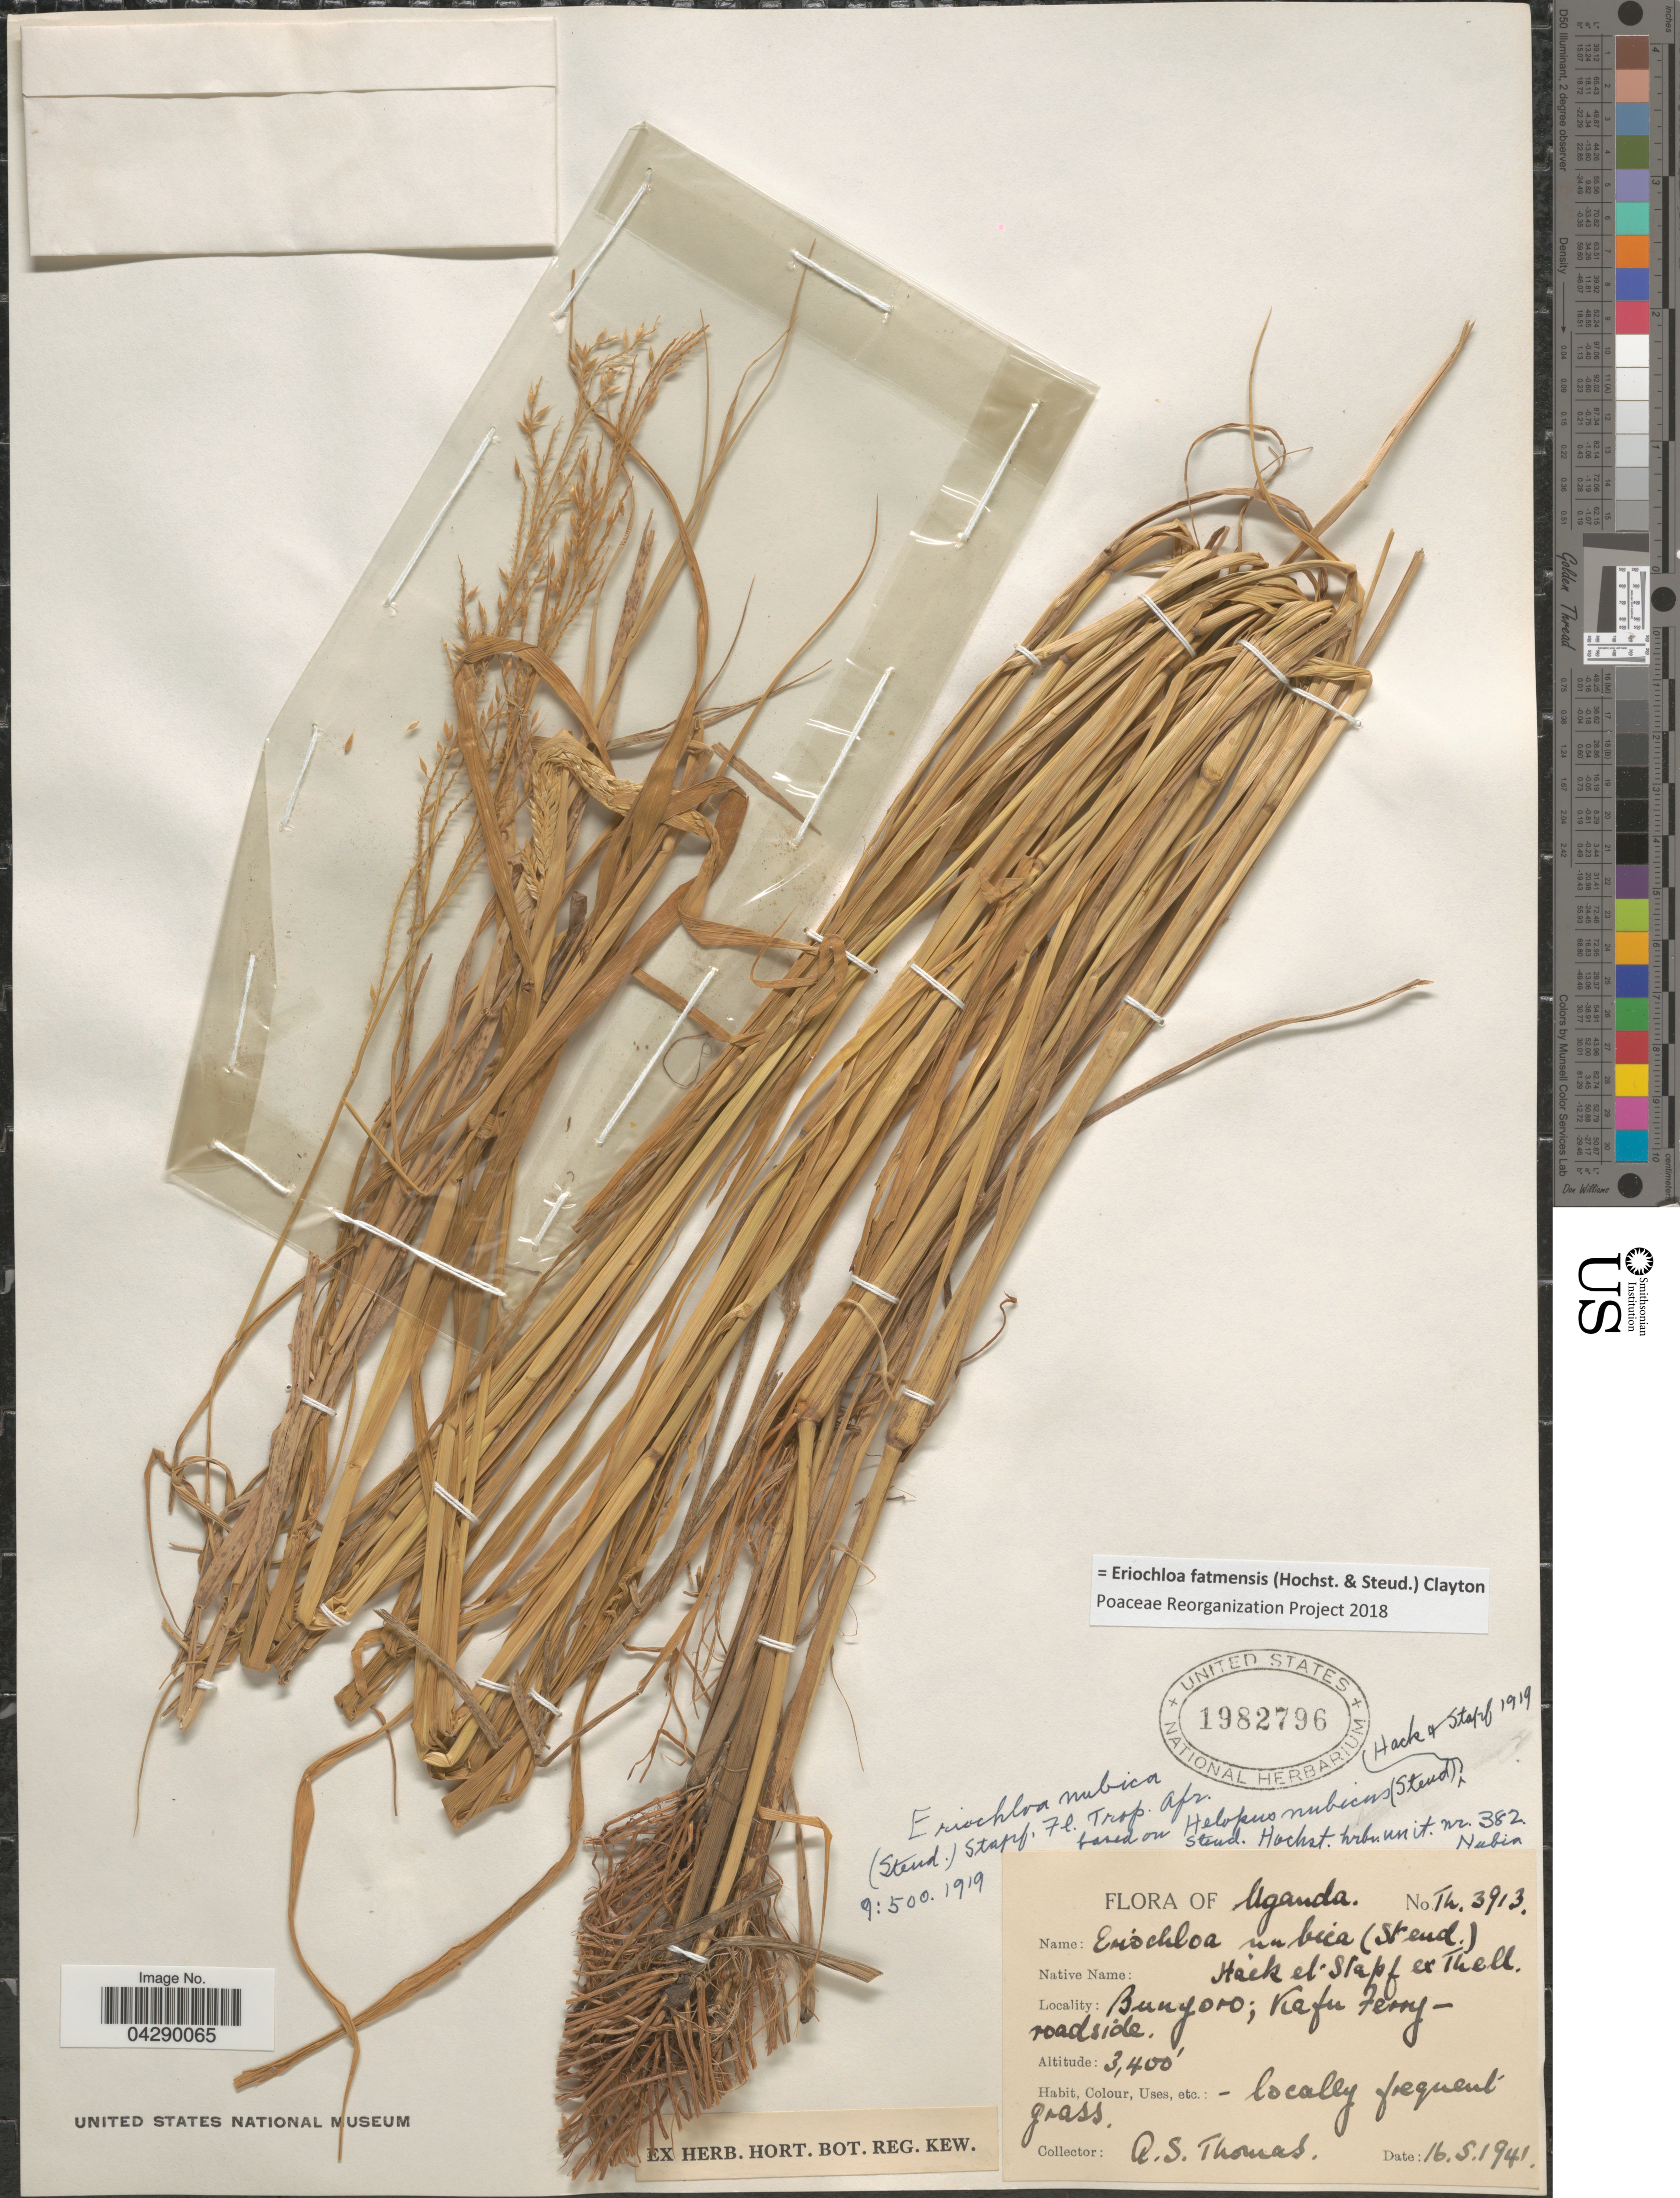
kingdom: Plantae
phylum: Tracheophyta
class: Liliopsida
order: Poales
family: Poaceae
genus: Eriochloa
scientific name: Eriochloa fatmensis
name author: (Hochst. & Steud.) Clayton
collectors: A. Thomas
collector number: Th.3913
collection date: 1941-05-16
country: Uganda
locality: Bungoro; Kafu Ferry - roadside.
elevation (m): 1036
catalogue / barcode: US 1982796